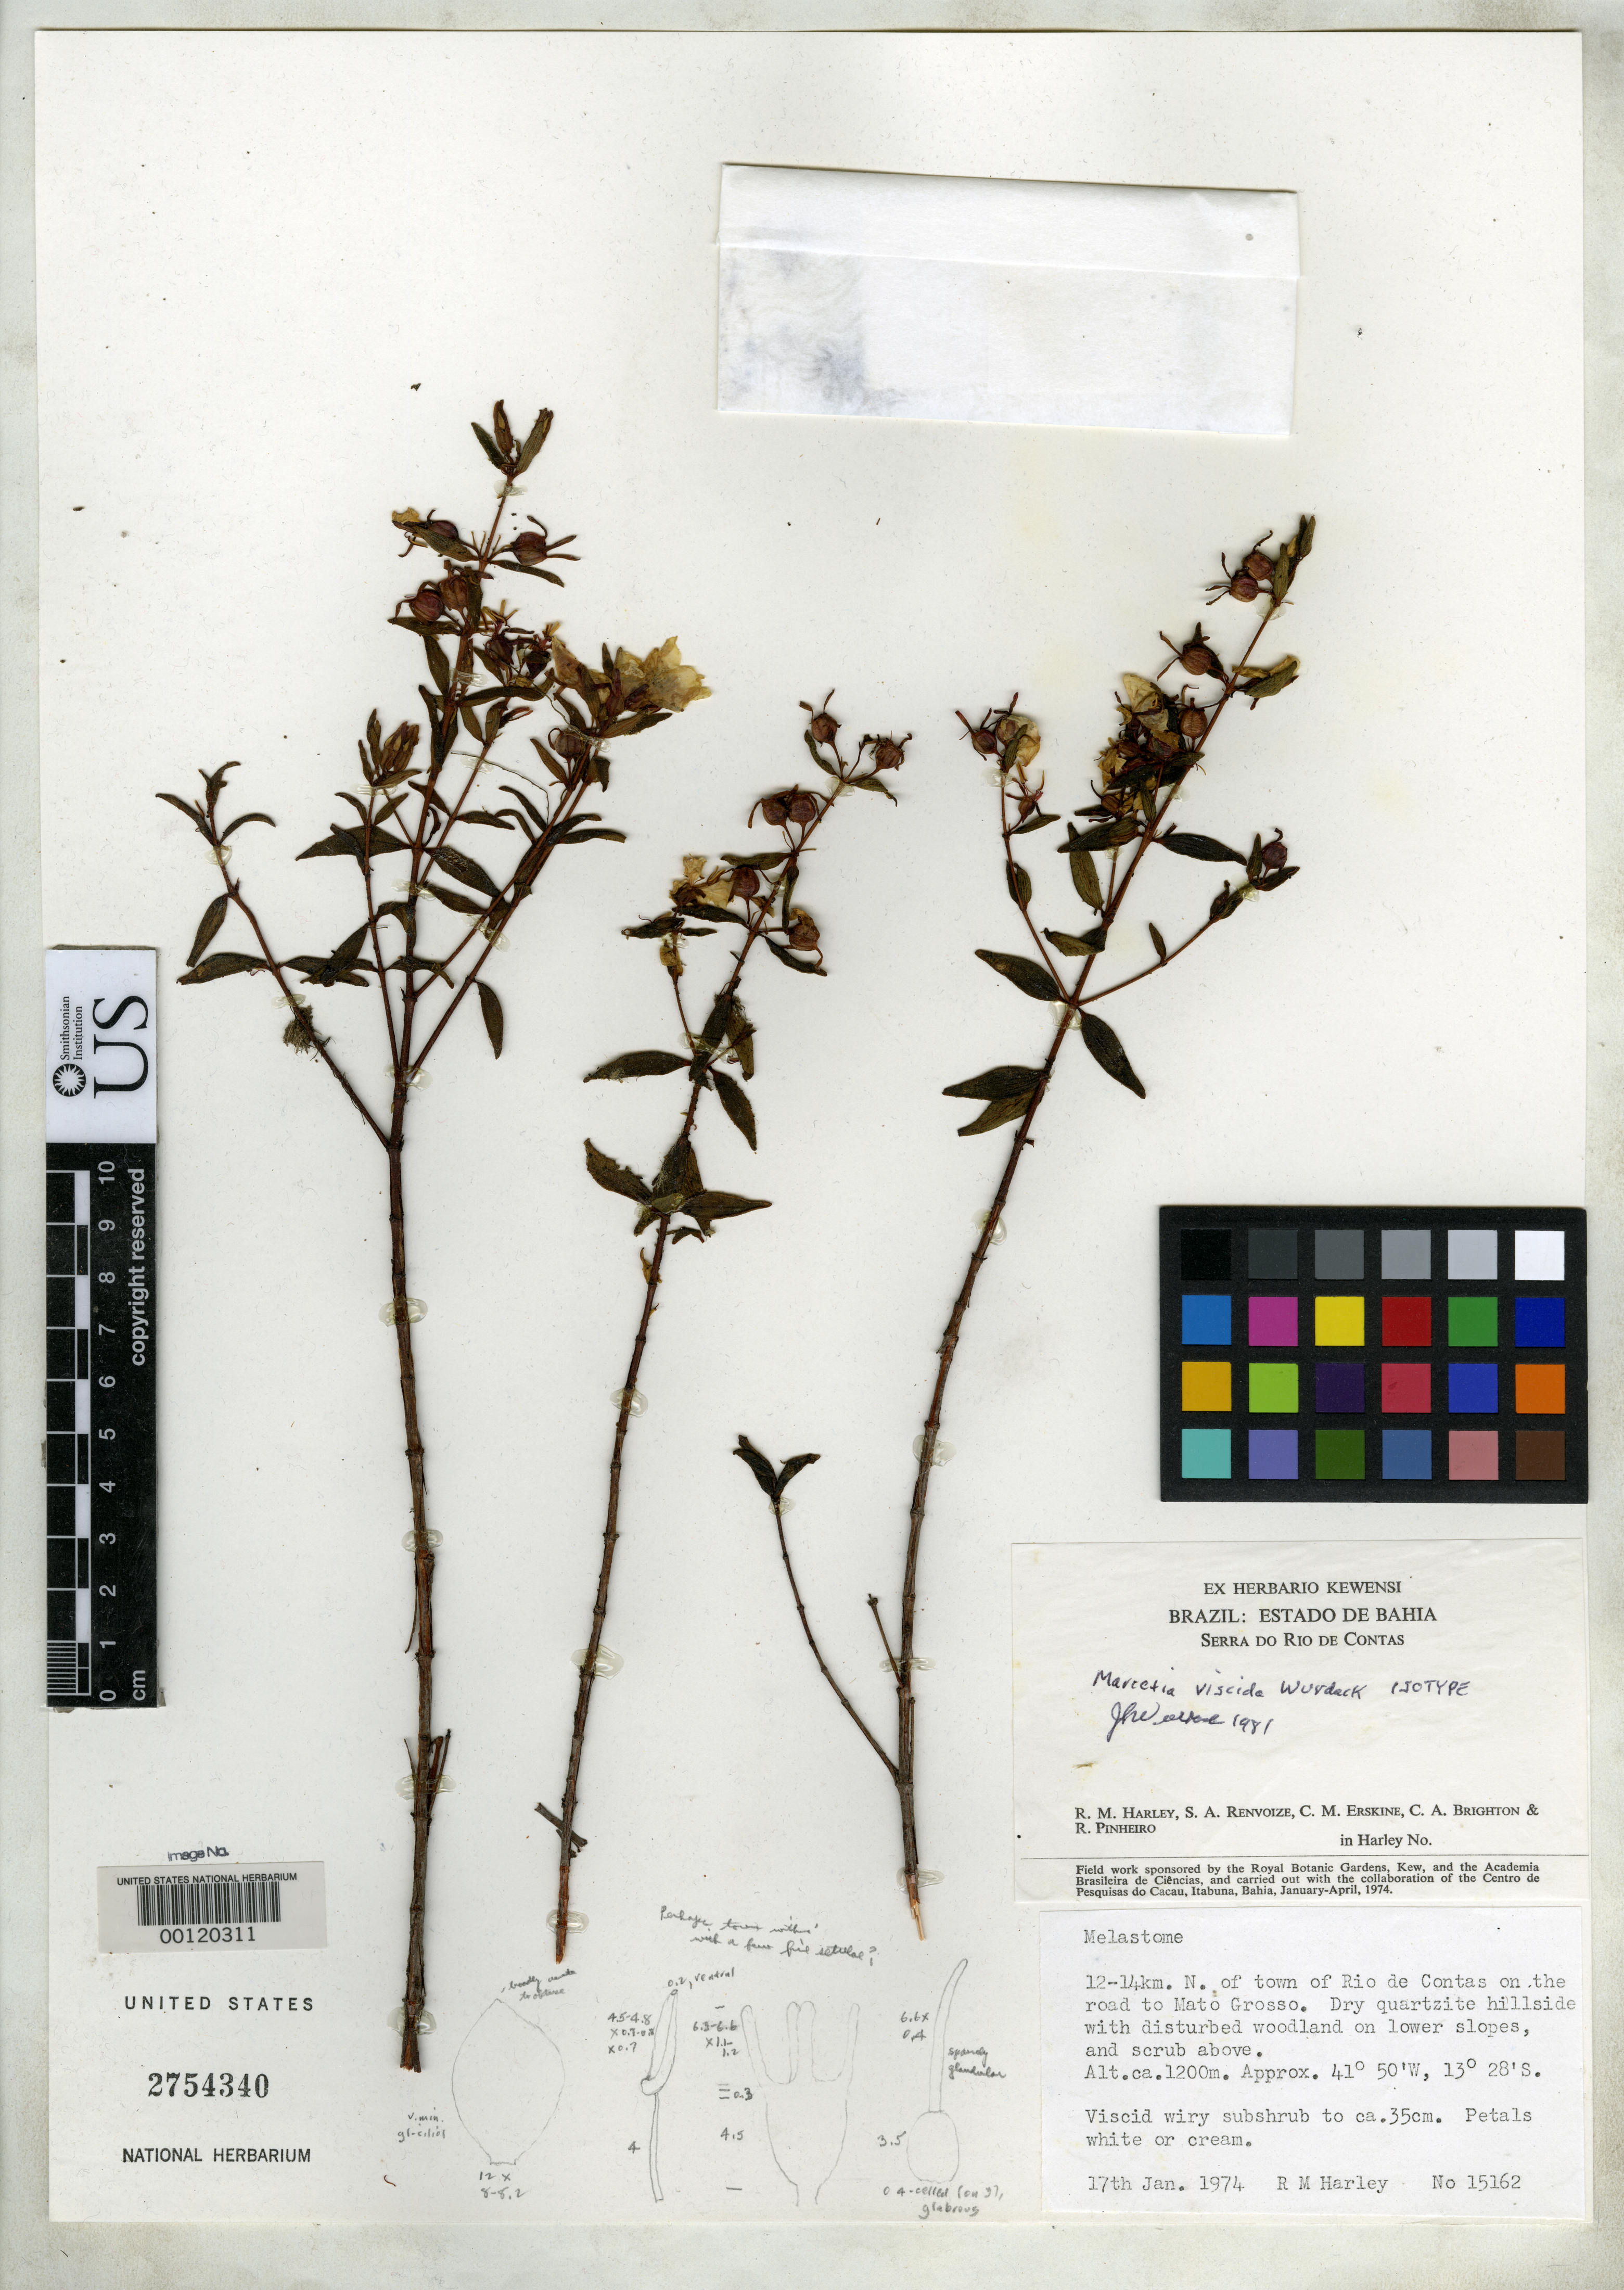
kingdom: Plantae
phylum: Tracheophyta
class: Magnoliopsida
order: Myrtales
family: Melastomataceae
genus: Marcetia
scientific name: Marcetia viscida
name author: Wurdack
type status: Isotype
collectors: R. M. Harley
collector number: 15162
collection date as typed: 17 Jan 1974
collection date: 1974-01-17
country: Brazil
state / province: Bahia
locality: Serra do Rio de Contas.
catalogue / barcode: US 2754340